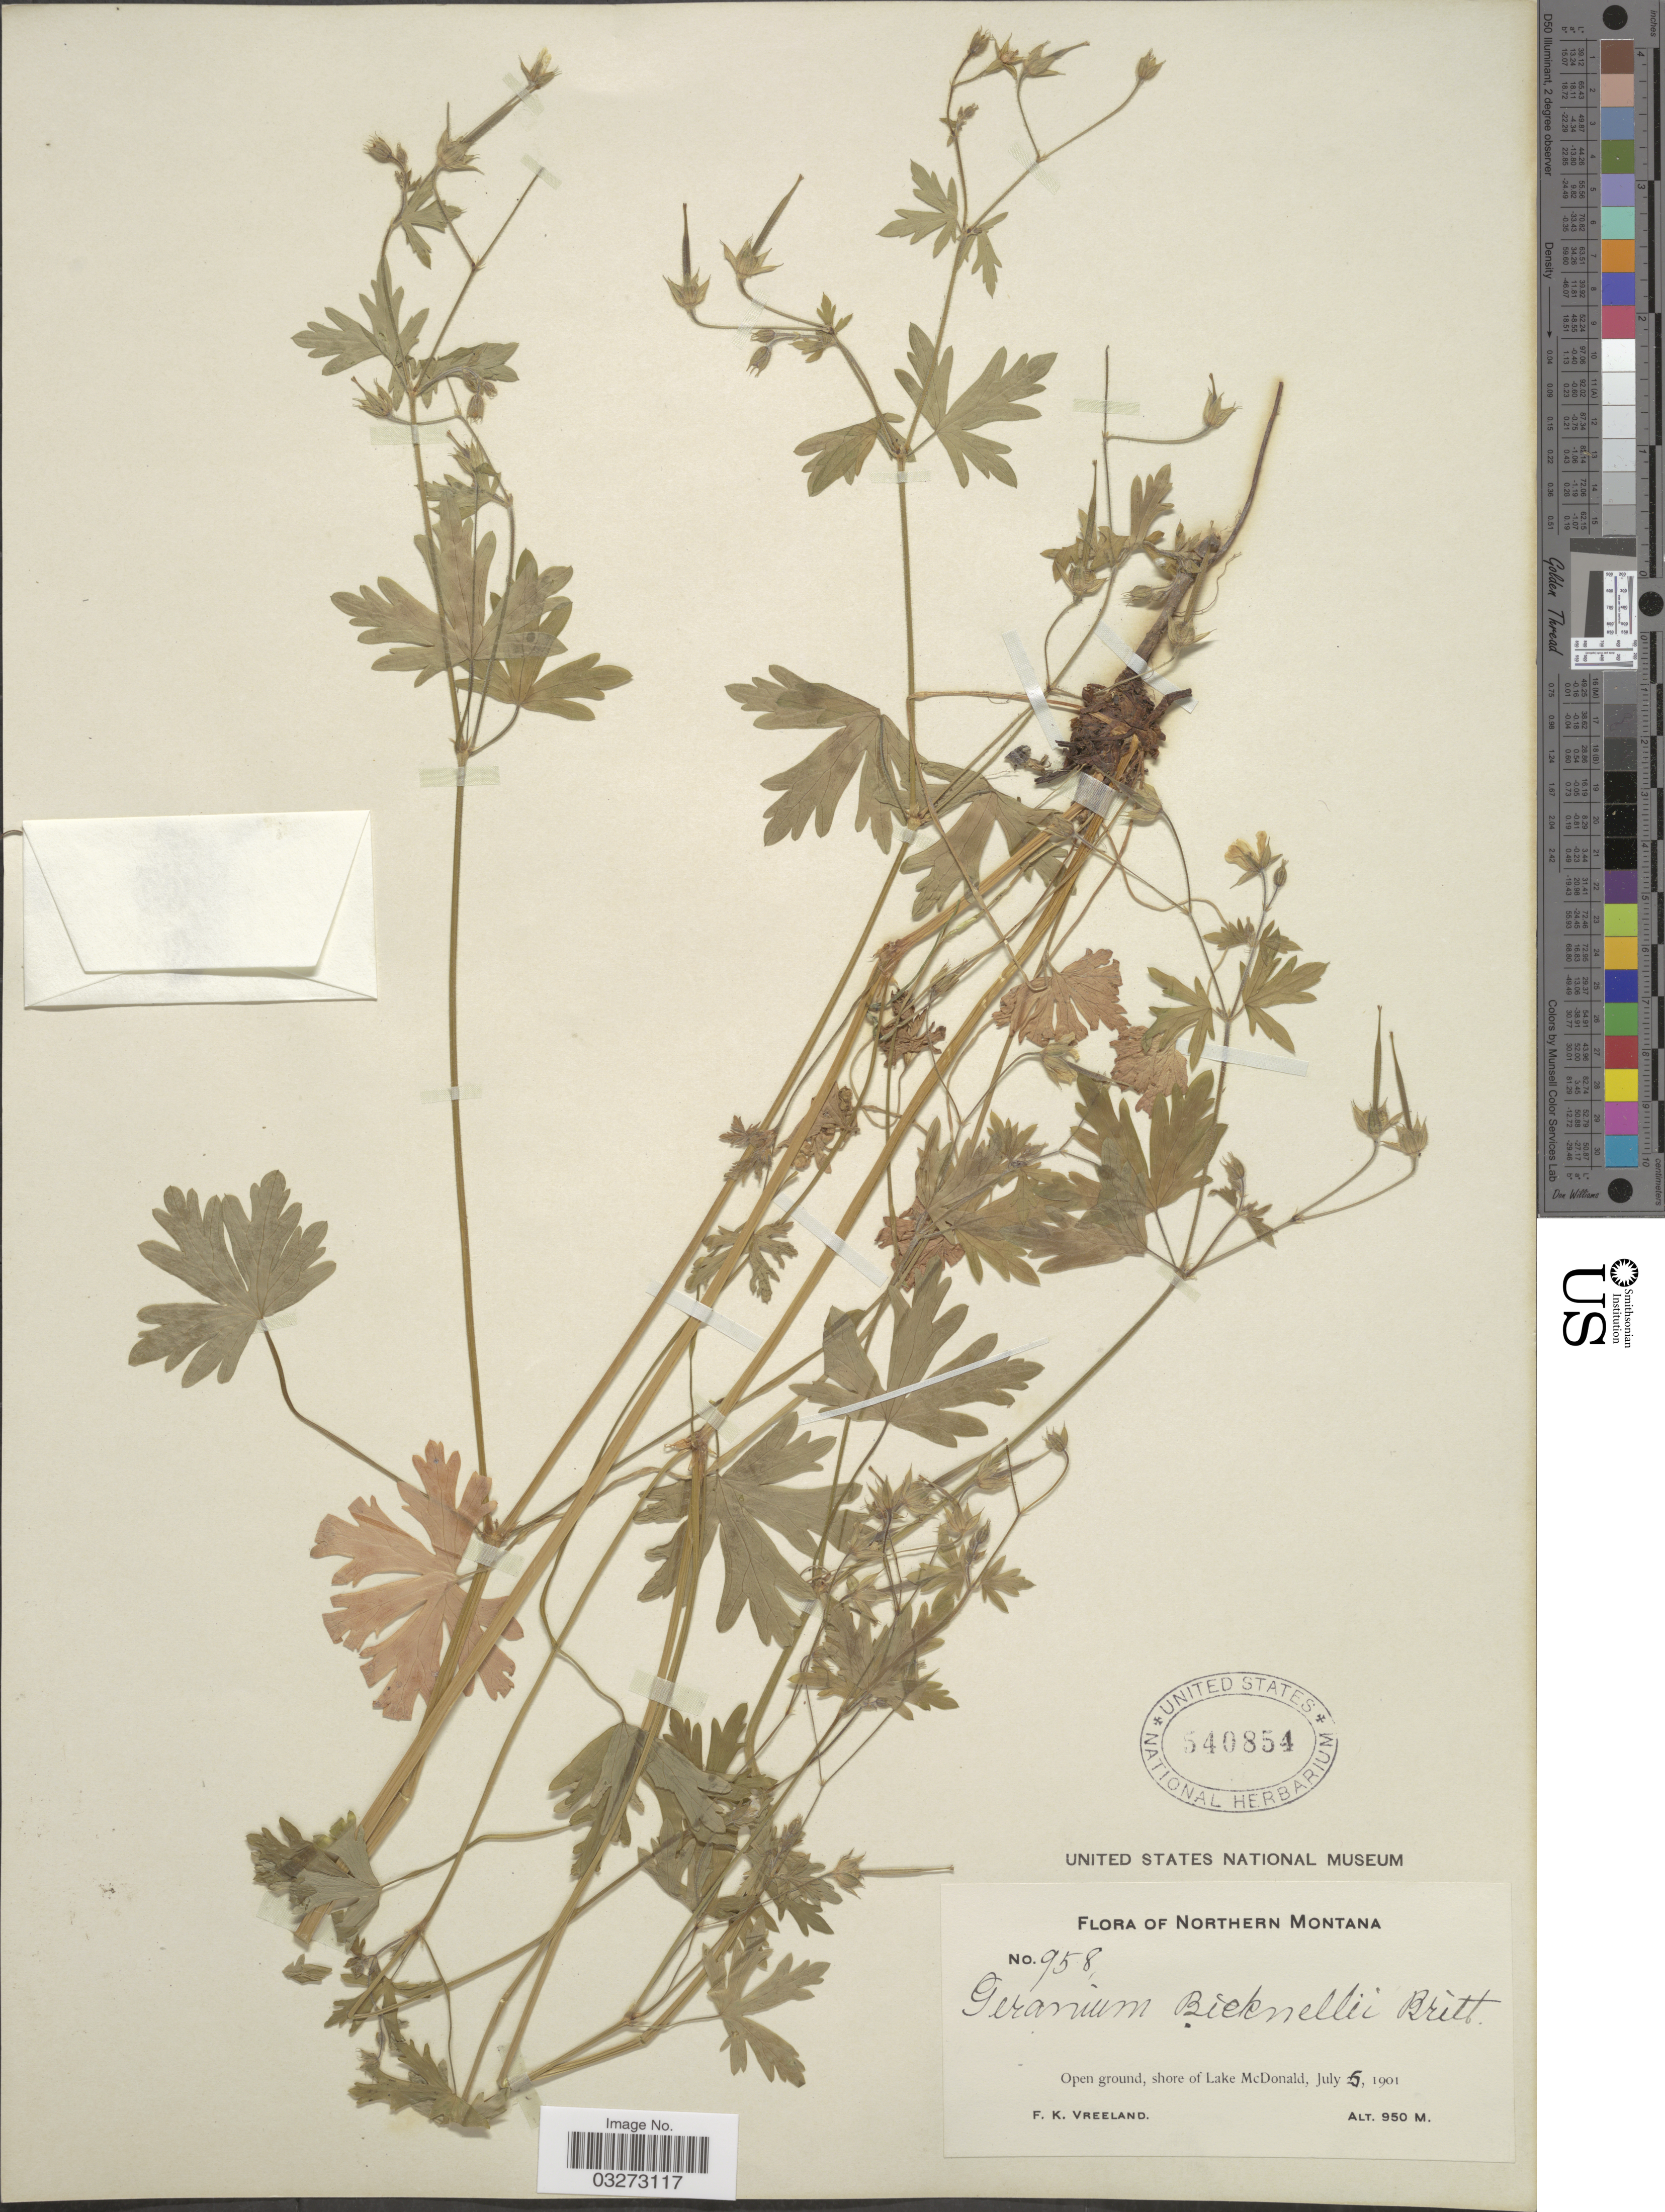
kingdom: Plantae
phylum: Tracheophyta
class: Magnoliopsida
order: Geraniales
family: Geraniaceae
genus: Geranium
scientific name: Geranium bicknellii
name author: Britton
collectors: F. Vreeland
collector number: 958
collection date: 1901-07-05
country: United States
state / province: Montana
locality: Northern Montana, Open ground, shore of Lake McDonald.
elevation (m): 950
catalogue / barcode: US 540854